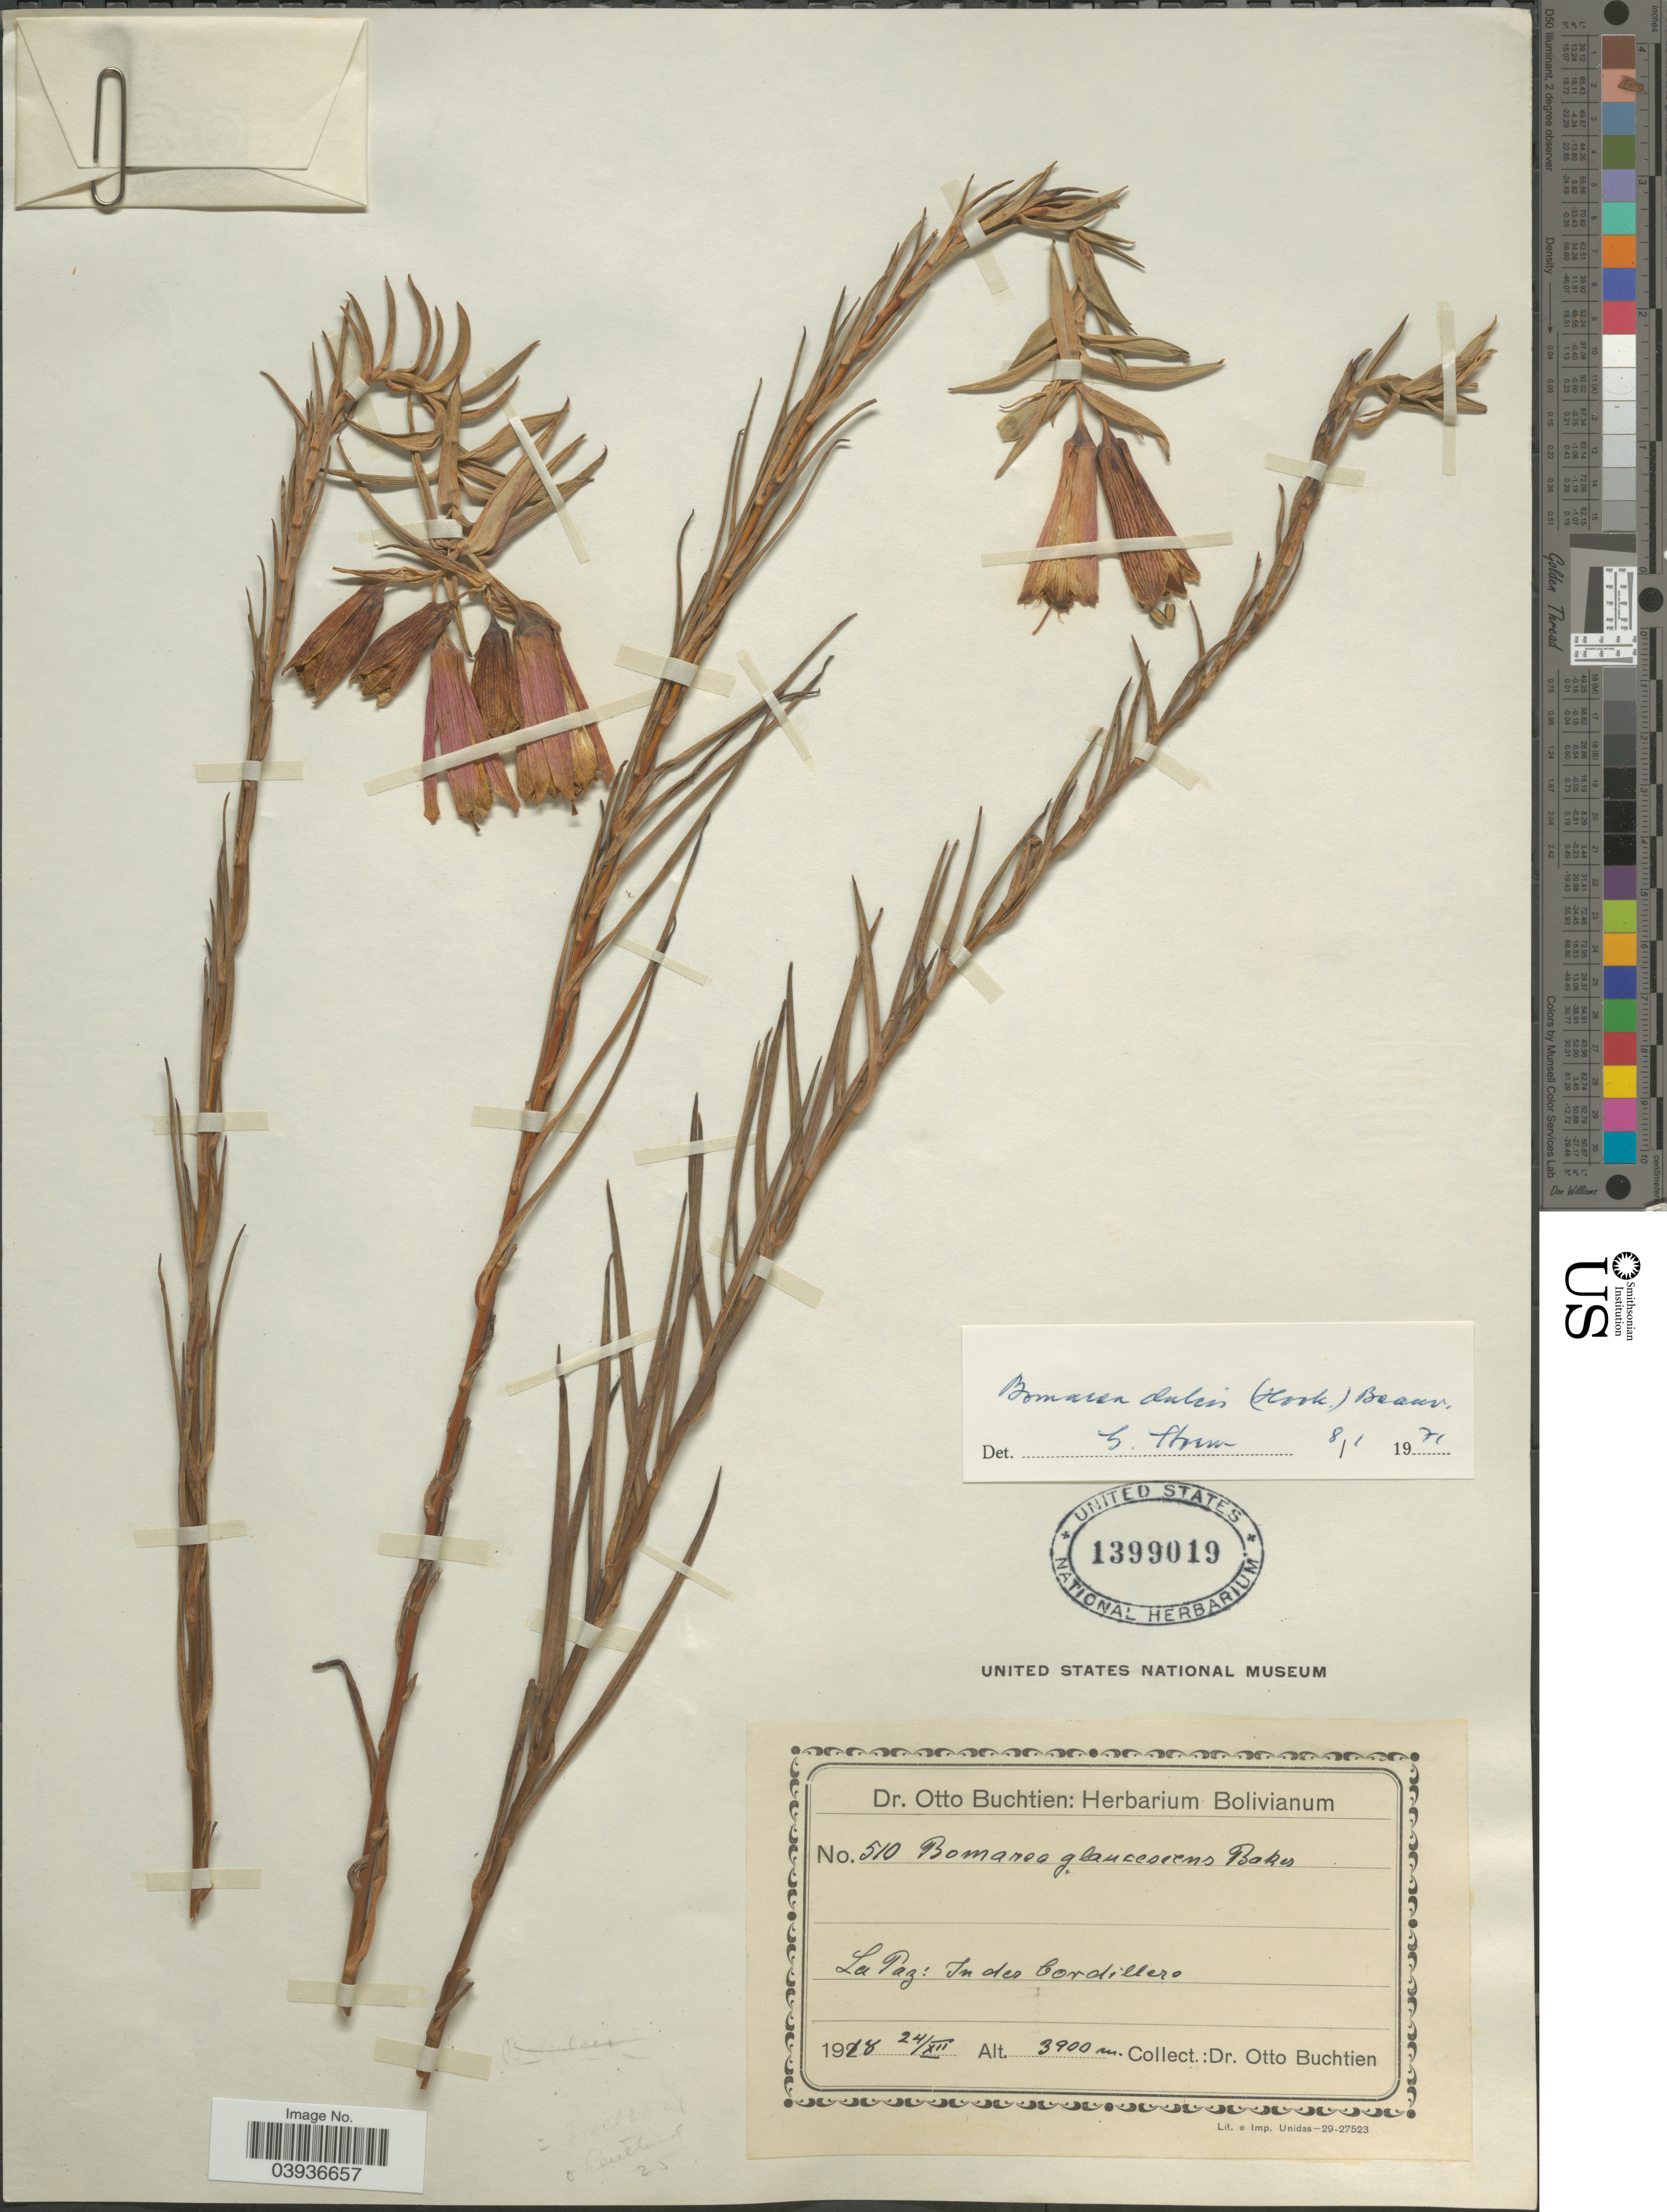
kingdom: Plantae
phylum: Tracheophyta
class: Liliopsida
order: Liliales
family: Alstroemeriaceae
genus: Bomarea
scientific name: Bomarea dulcis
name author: (Hook.) Beauverd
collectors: O. Buchtien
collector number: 510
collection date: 1918-12-24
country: Bolivia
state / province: La Paz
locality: In des Cordillero.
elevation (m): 3900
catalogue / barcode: US 1399019